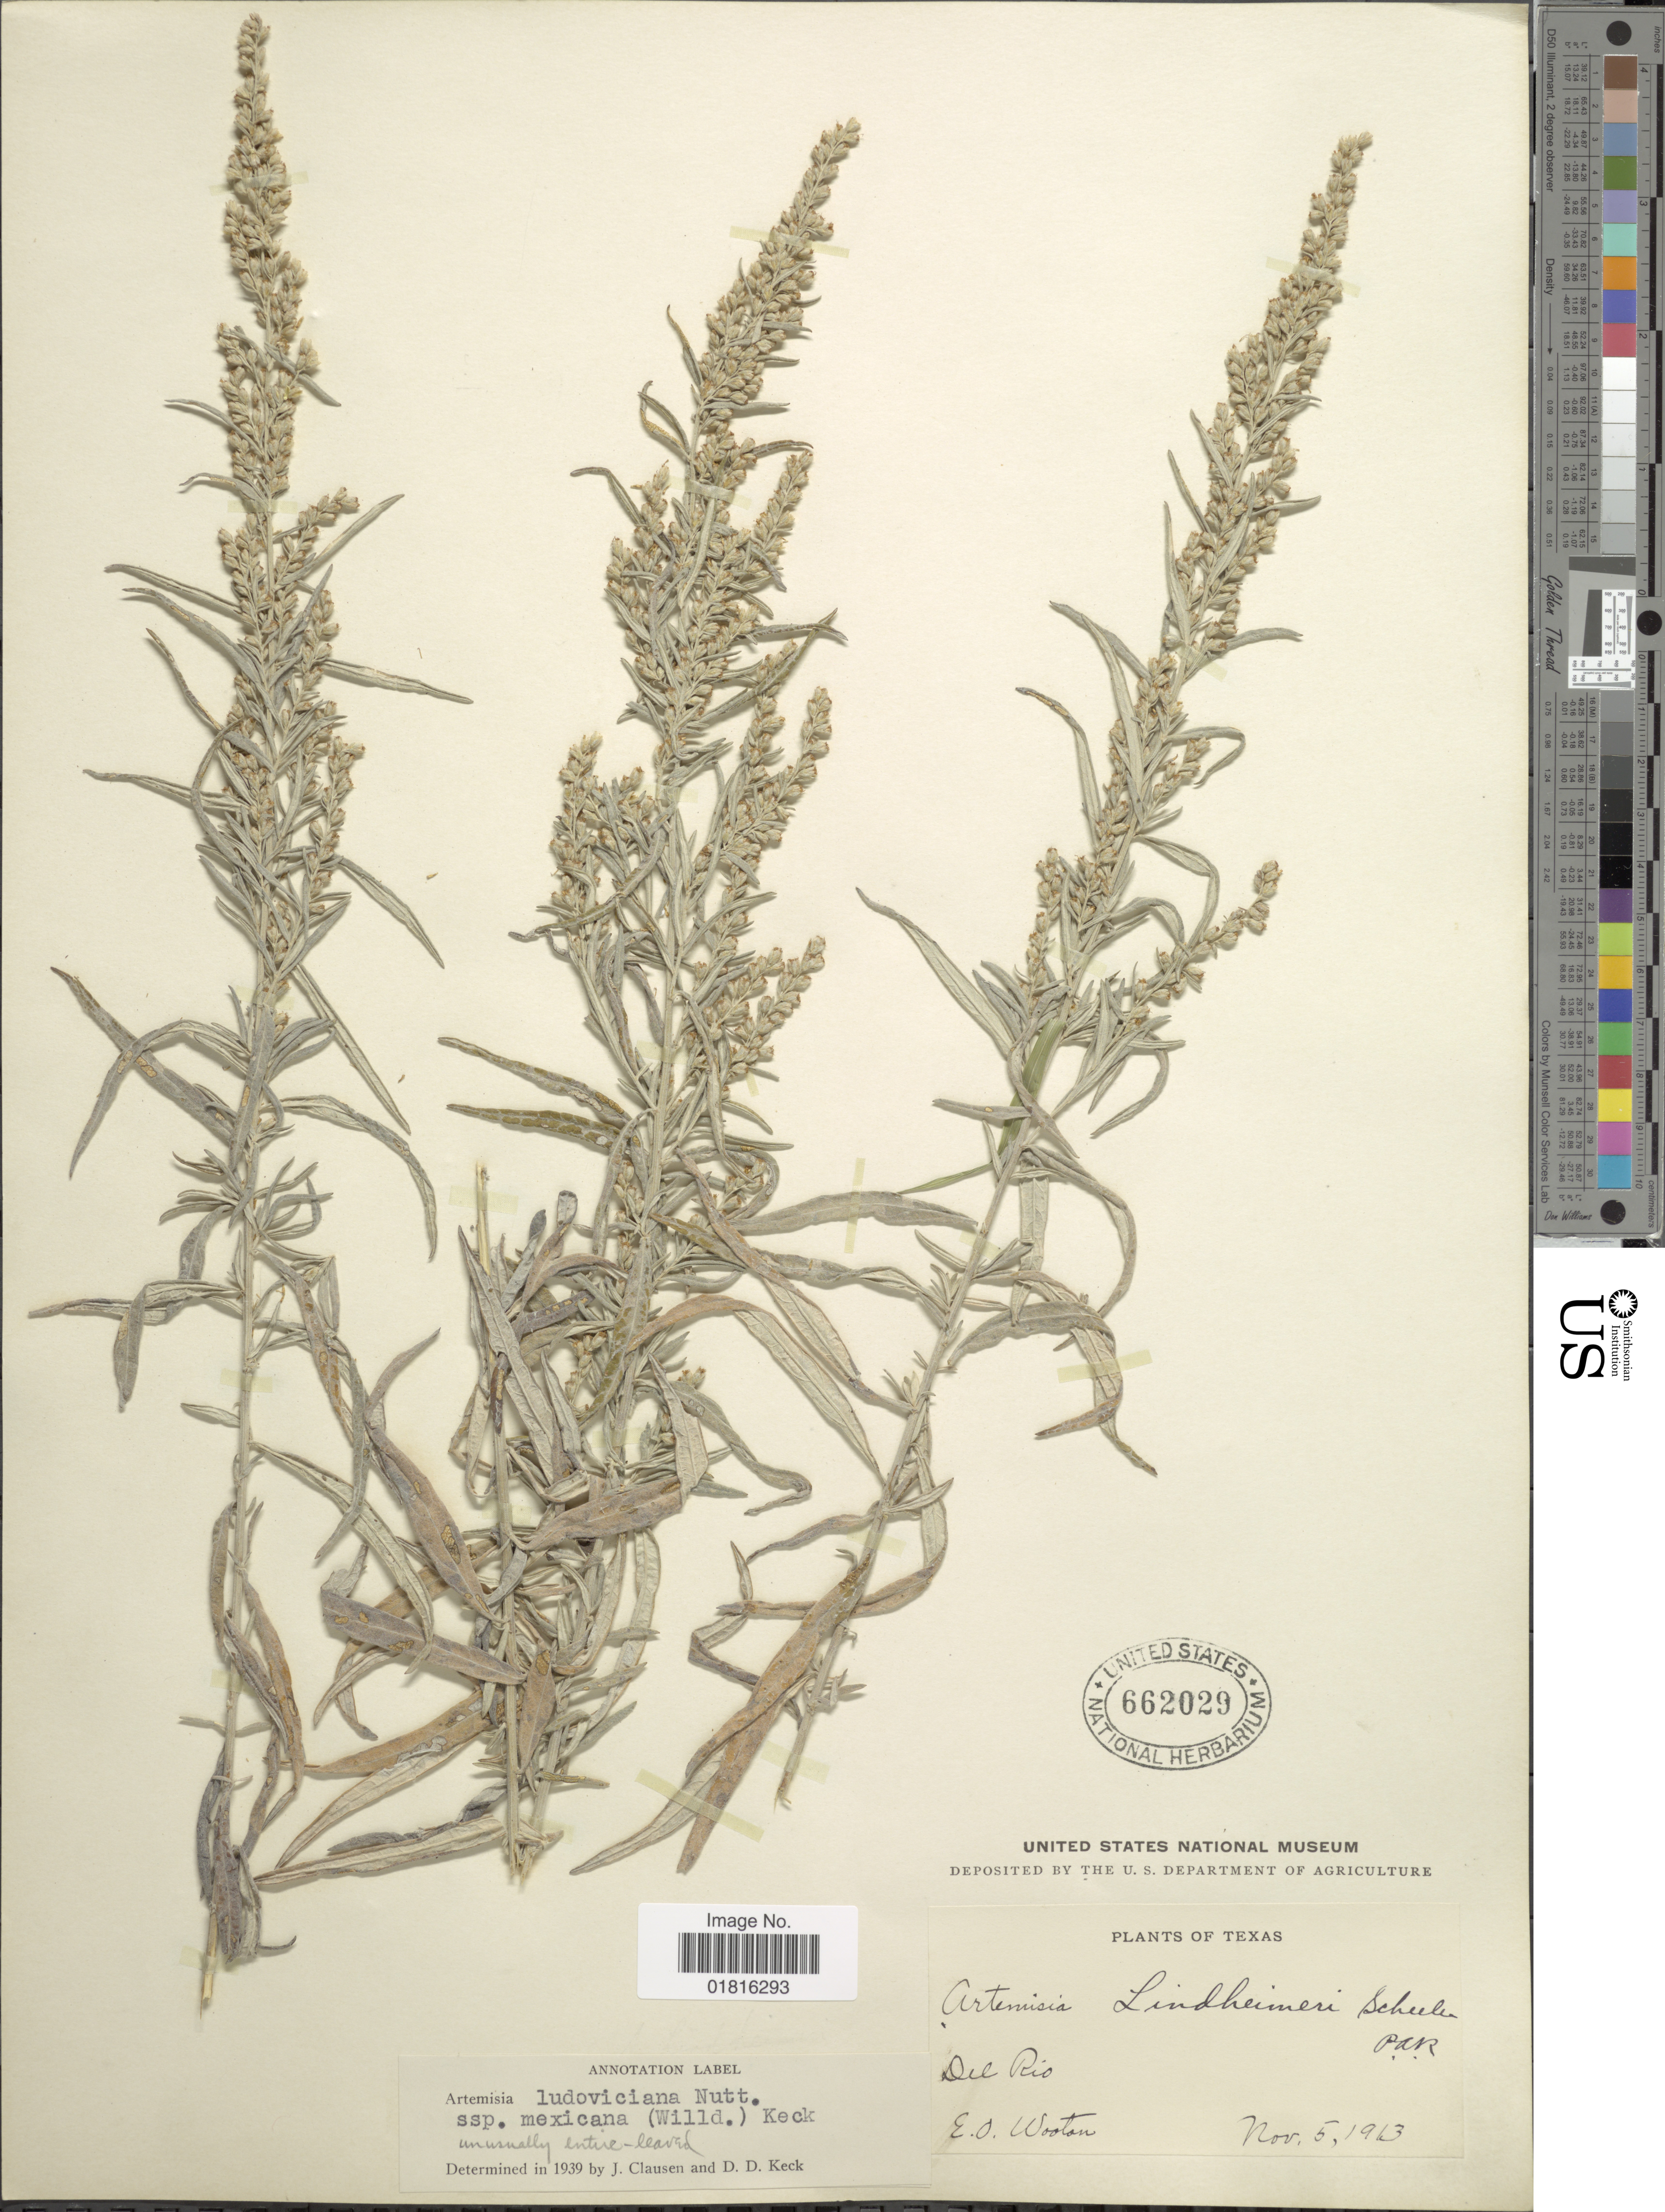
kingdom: Plantae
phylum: Tracheophyta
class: Magnoliopsida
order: Asterales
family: Asteraceae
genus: Artemisia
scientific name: Artemisia ludoviciana subsp. mexicana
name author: (Willd. ex Spreng.) D.D. Keck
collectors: E. O. Wooton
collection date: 1913-11-05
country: United States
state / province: Texas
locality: Del Rio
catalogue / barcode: US 662029